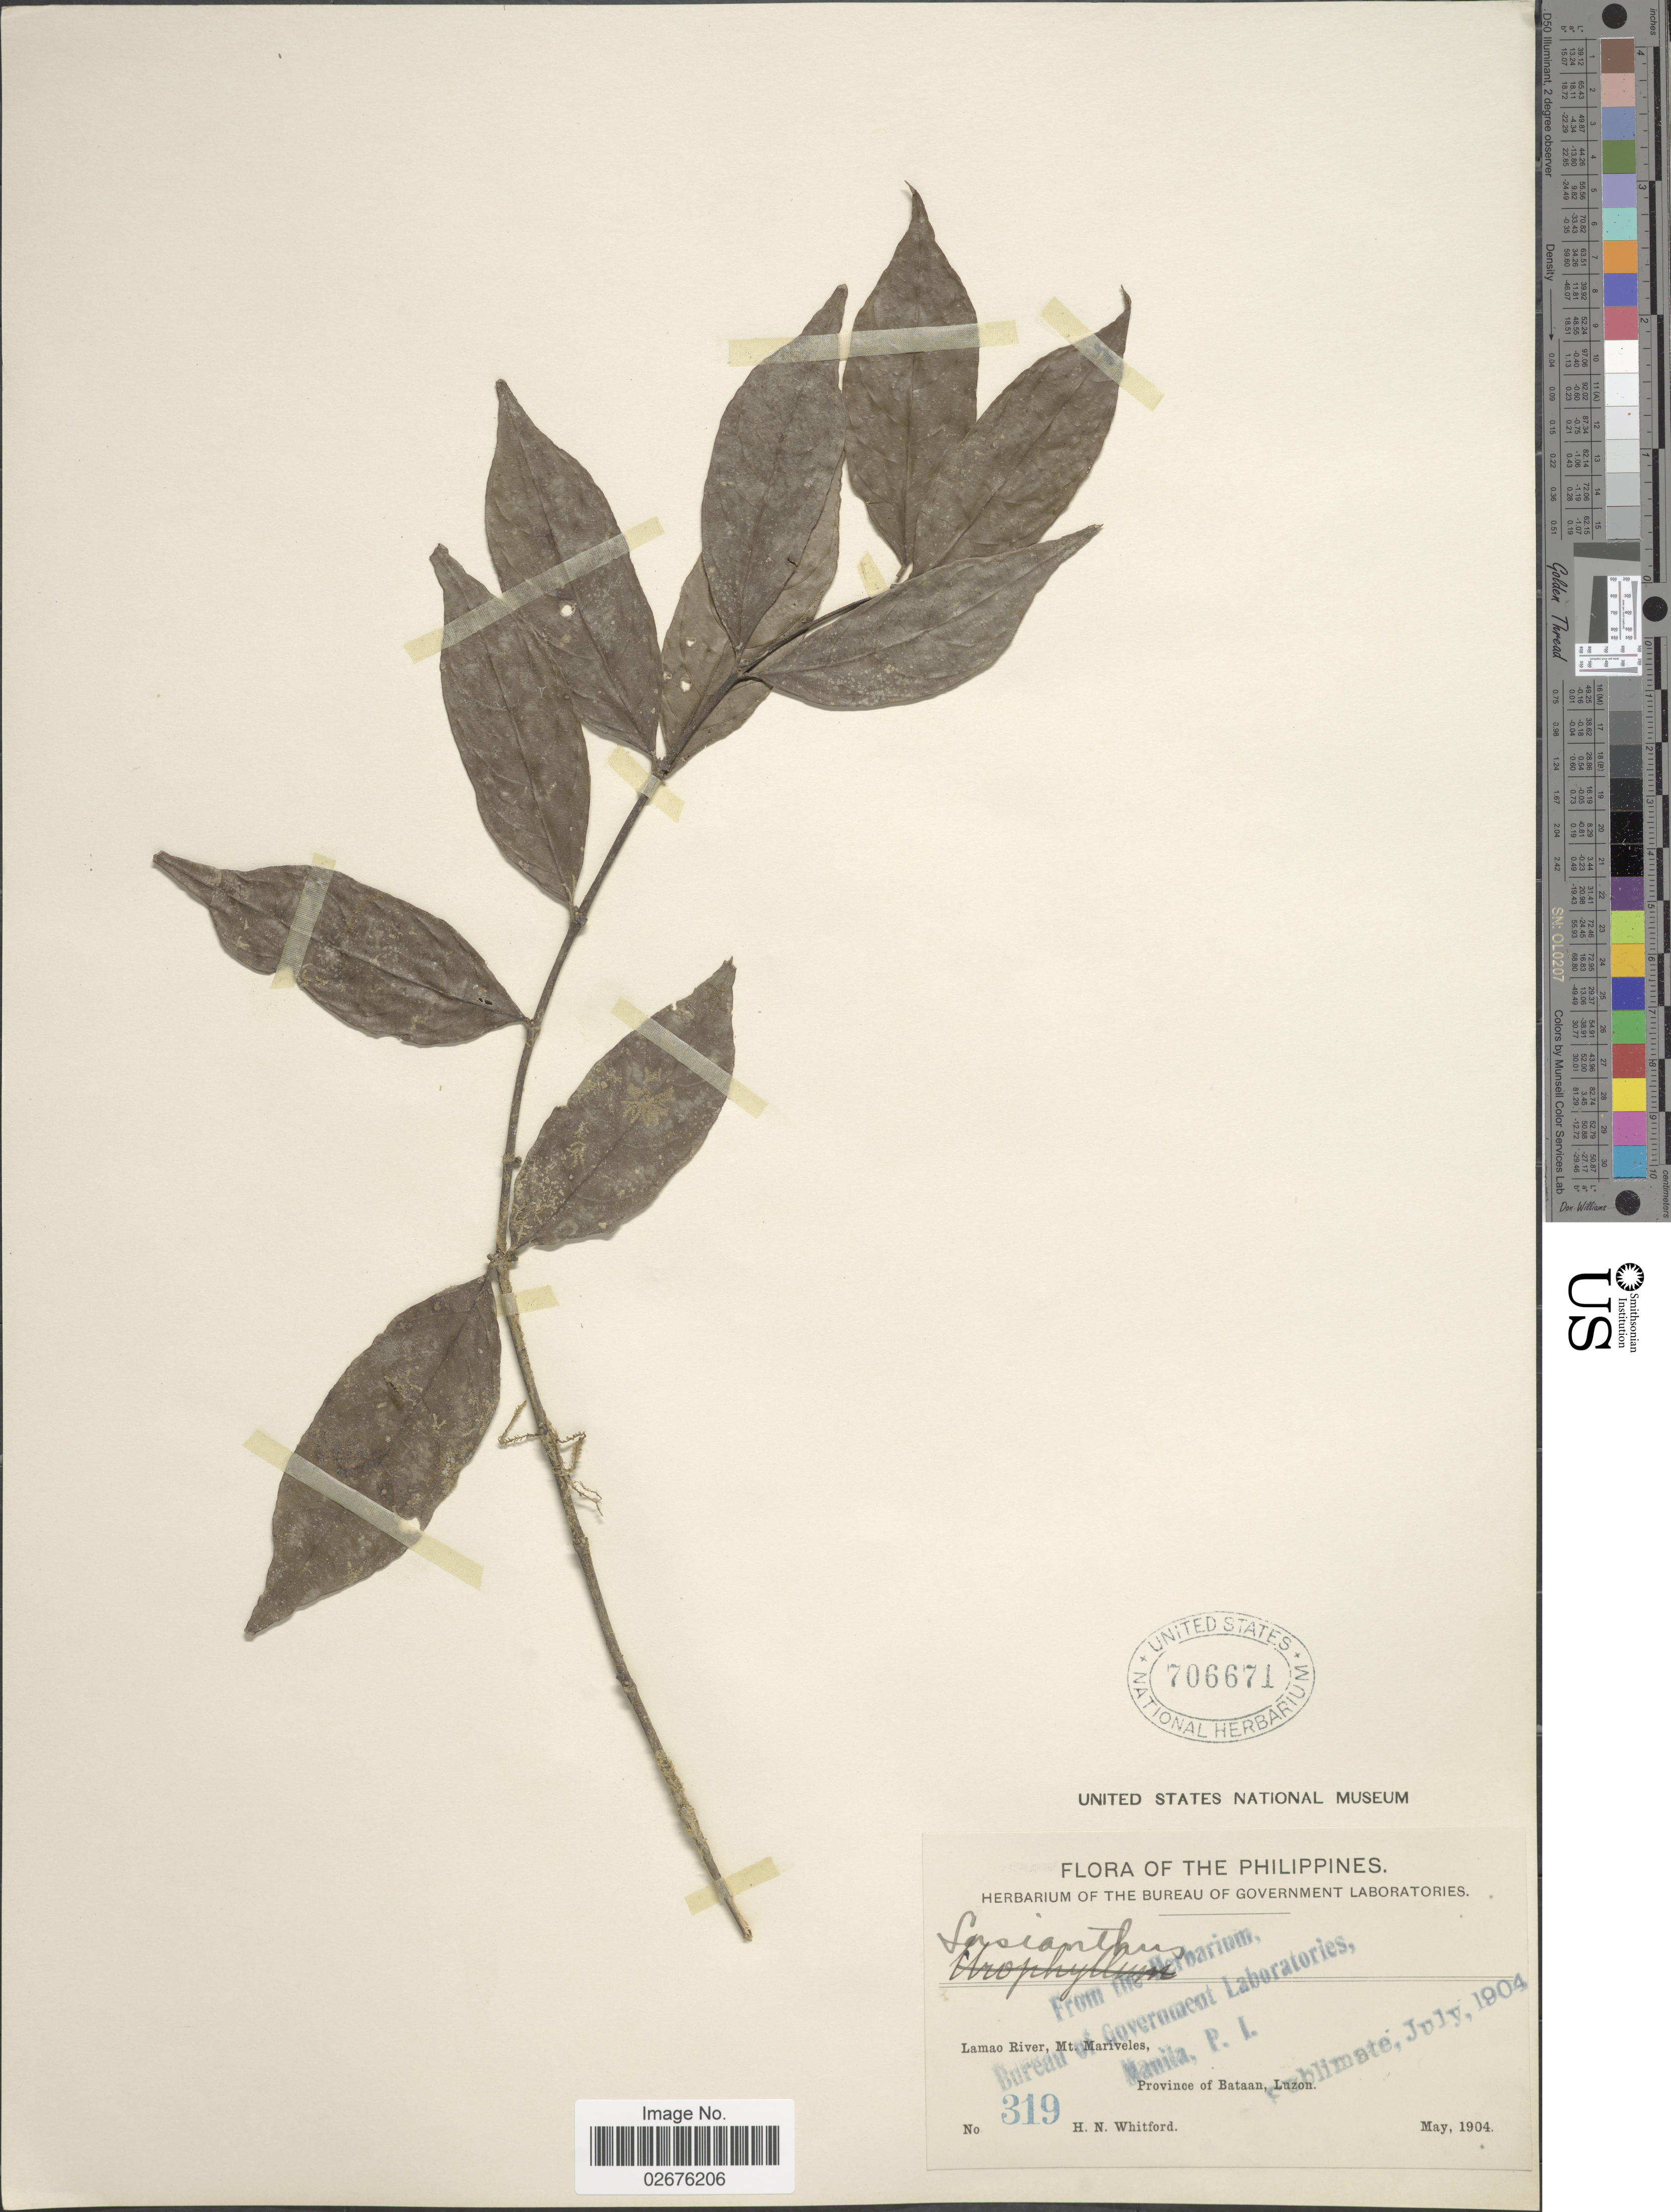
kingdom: Plantae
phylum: Tracheophyta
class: Magnoliopsida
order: Gentianales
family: Rubiaceae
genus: Lasianthus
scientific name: Lasianthus sp.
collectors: H. N. Whitford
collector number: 319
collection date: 1904-05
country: Philippines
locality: Lamao River, Mt. Mariveles, Province of Bataan, Luzon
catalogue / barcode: US 706671